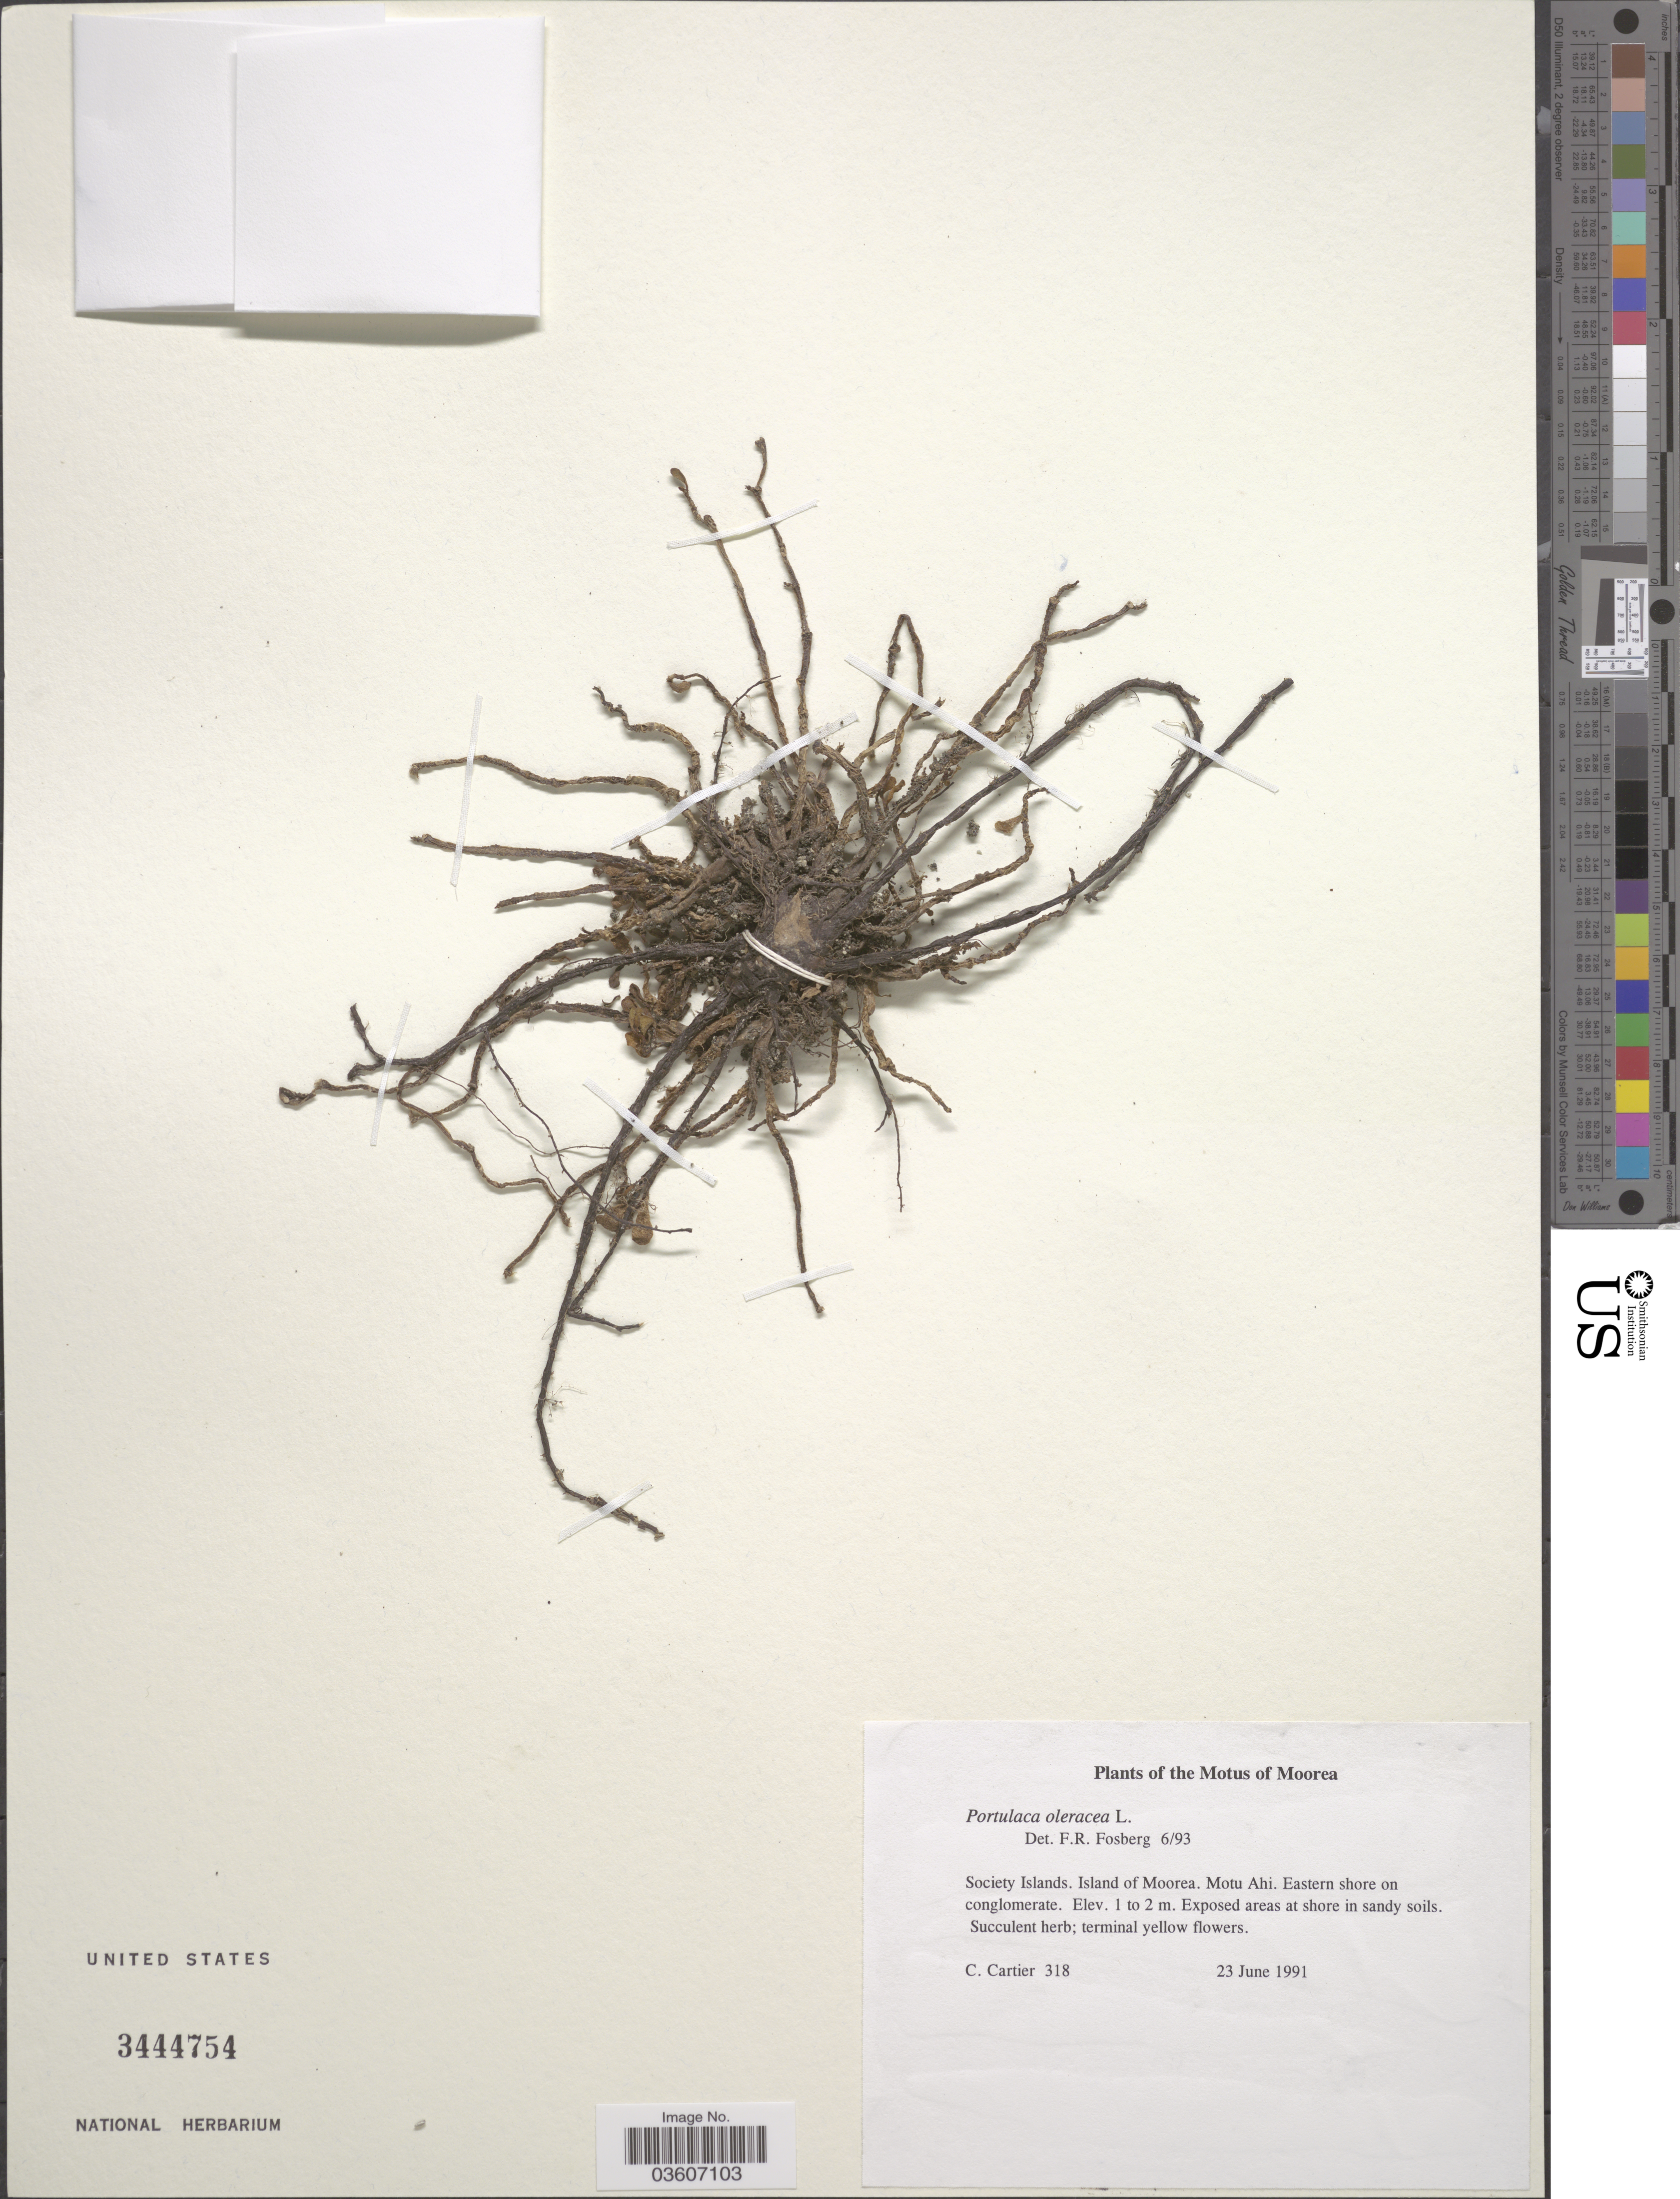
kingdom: Plantae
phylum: Tracheophyta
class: Magnoliopsida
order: Caryophyllales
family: Portulacaceae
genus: Portulaca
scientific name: Portulaca oleracea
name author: L.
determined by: Fosberg, F. R.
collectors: C. Cartier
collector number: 318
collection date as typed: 23 Jun 1991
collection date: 1991-06-23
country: French Polynesia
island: Moorea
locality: Eastern shore on conglomerate, Ahi [Society Is.]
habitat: Exposed areas at shore in sandy soils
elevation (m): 1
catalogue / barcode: US 3444754